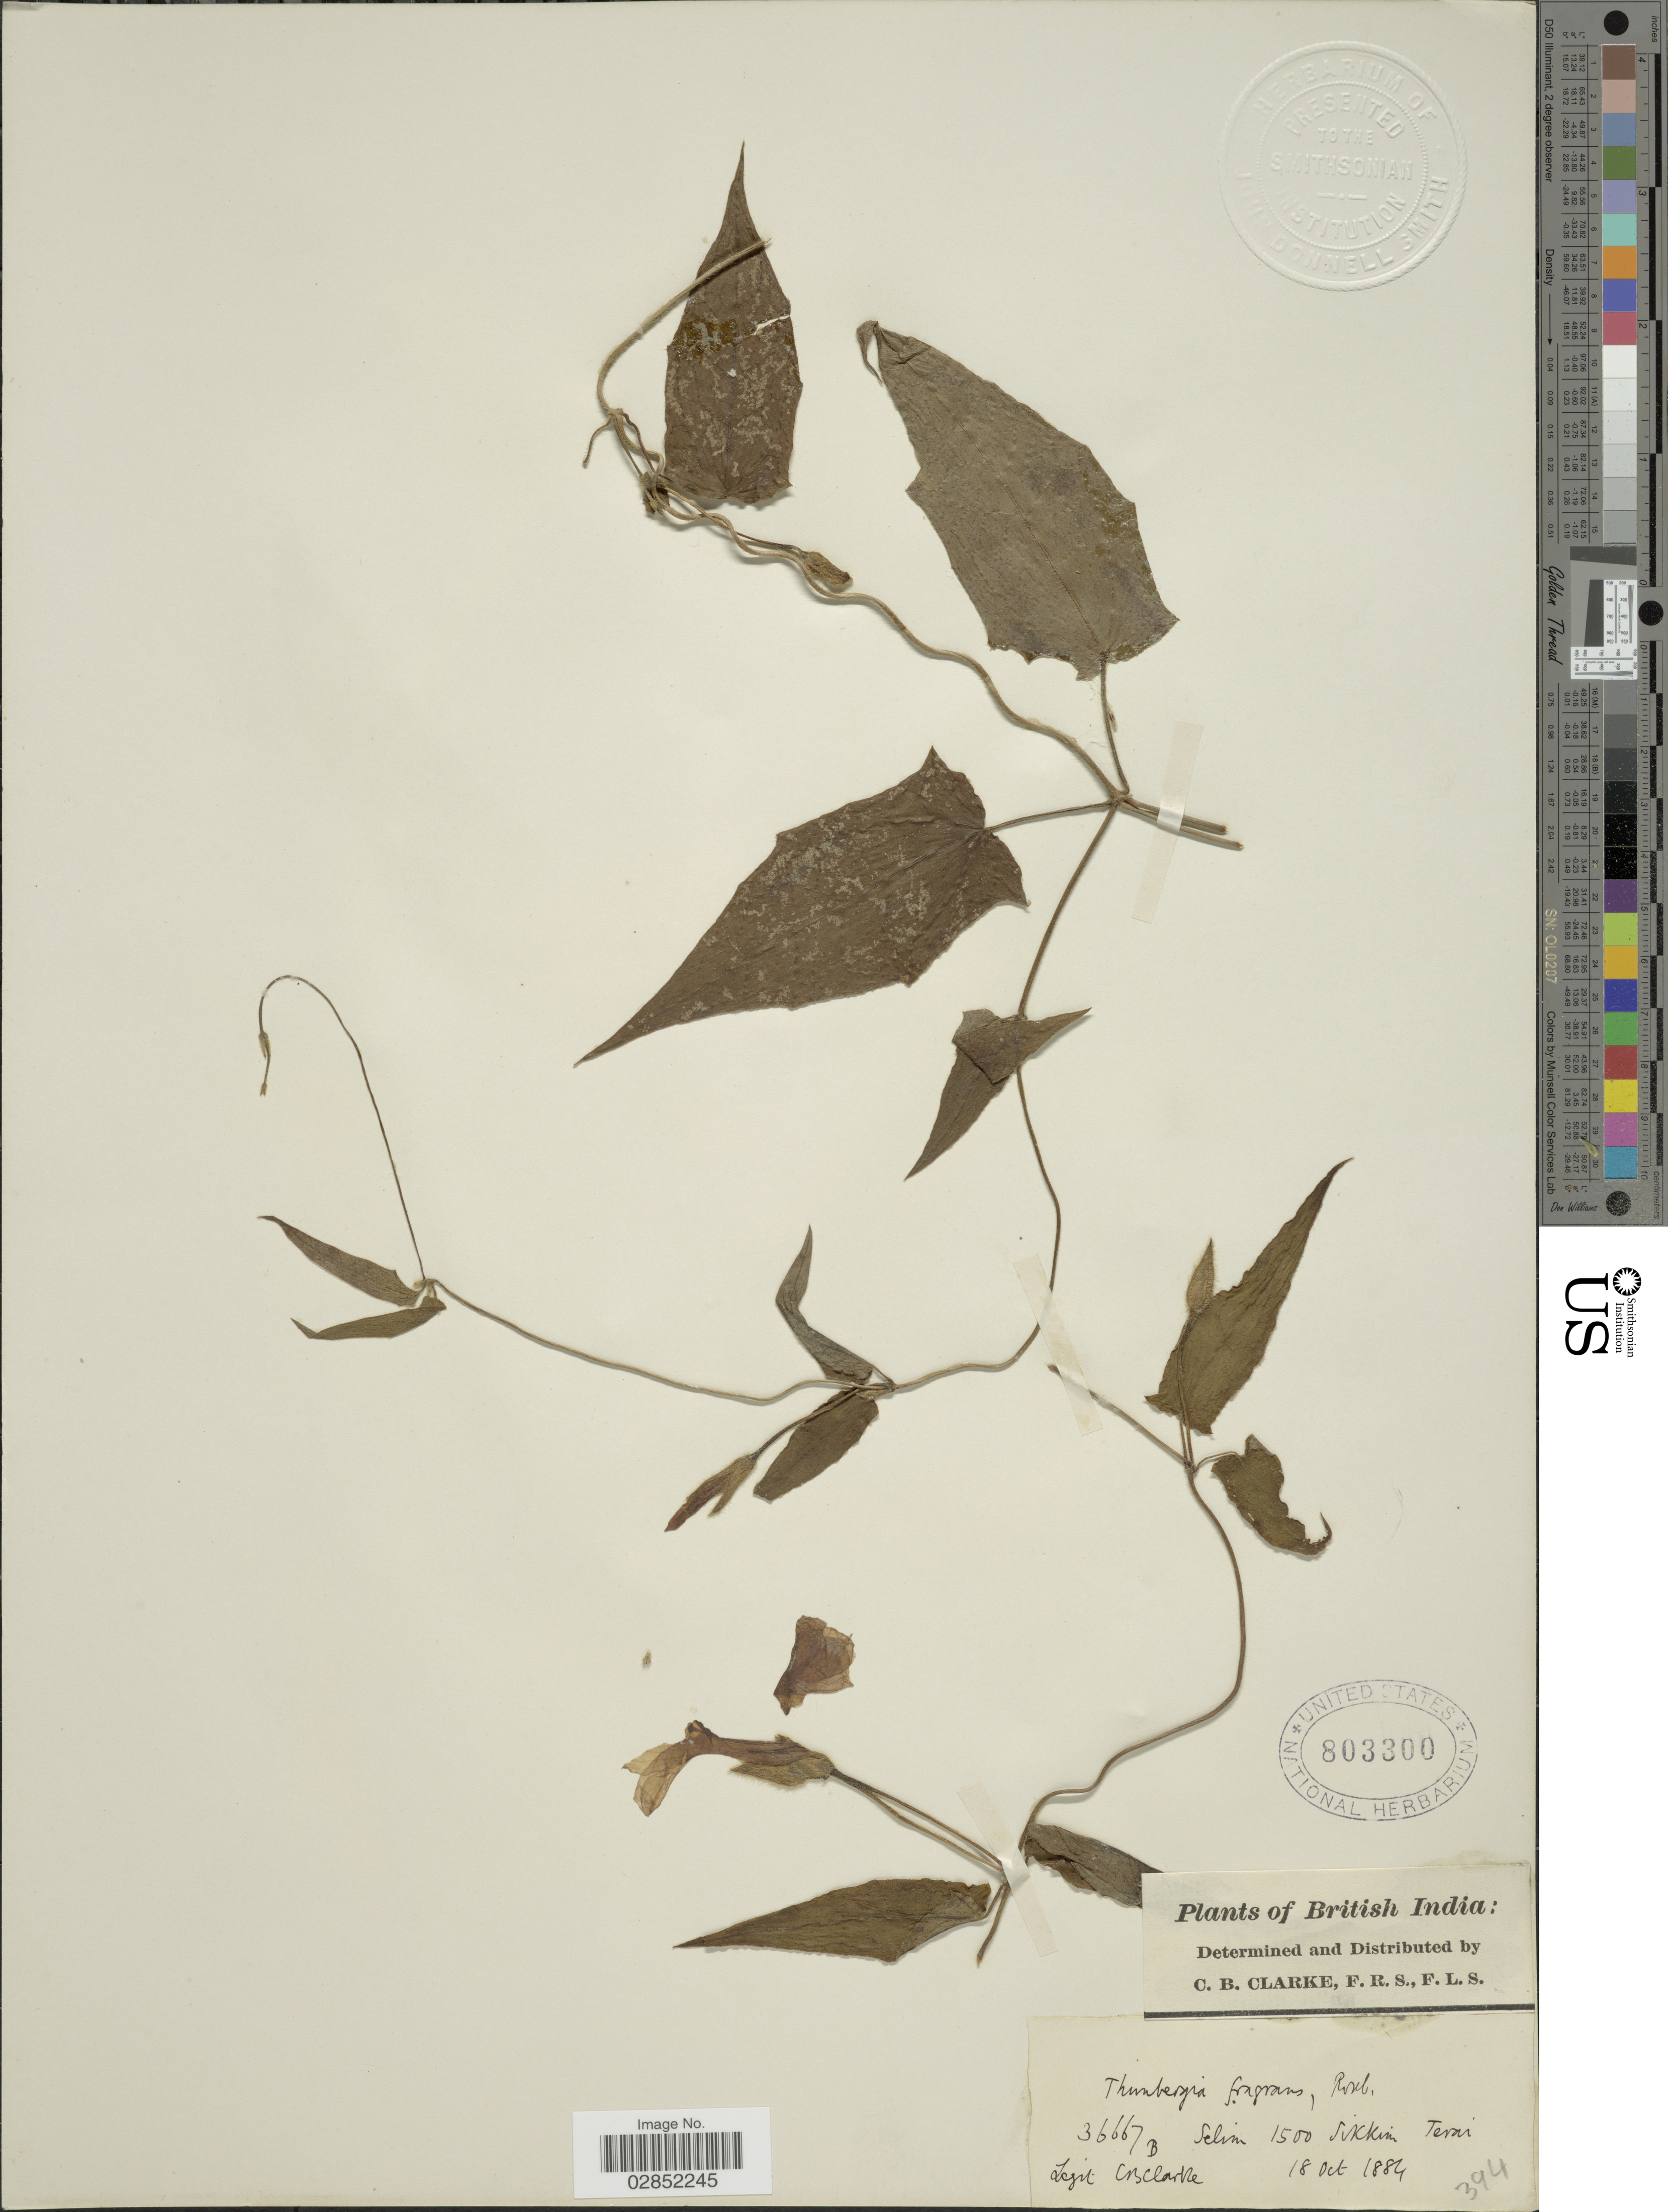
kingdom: Plantae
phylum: Tracheophyta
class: Magnoliopsida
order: Lamiales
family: Acanthaceae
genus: Thunbergia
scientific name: Thunbergia fragrans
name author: Roxb.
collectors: C. B. Clarke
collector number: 36667B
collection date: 1884-10-18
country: India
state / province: Sikkim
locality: Selim. British India.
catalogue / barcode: US 803300